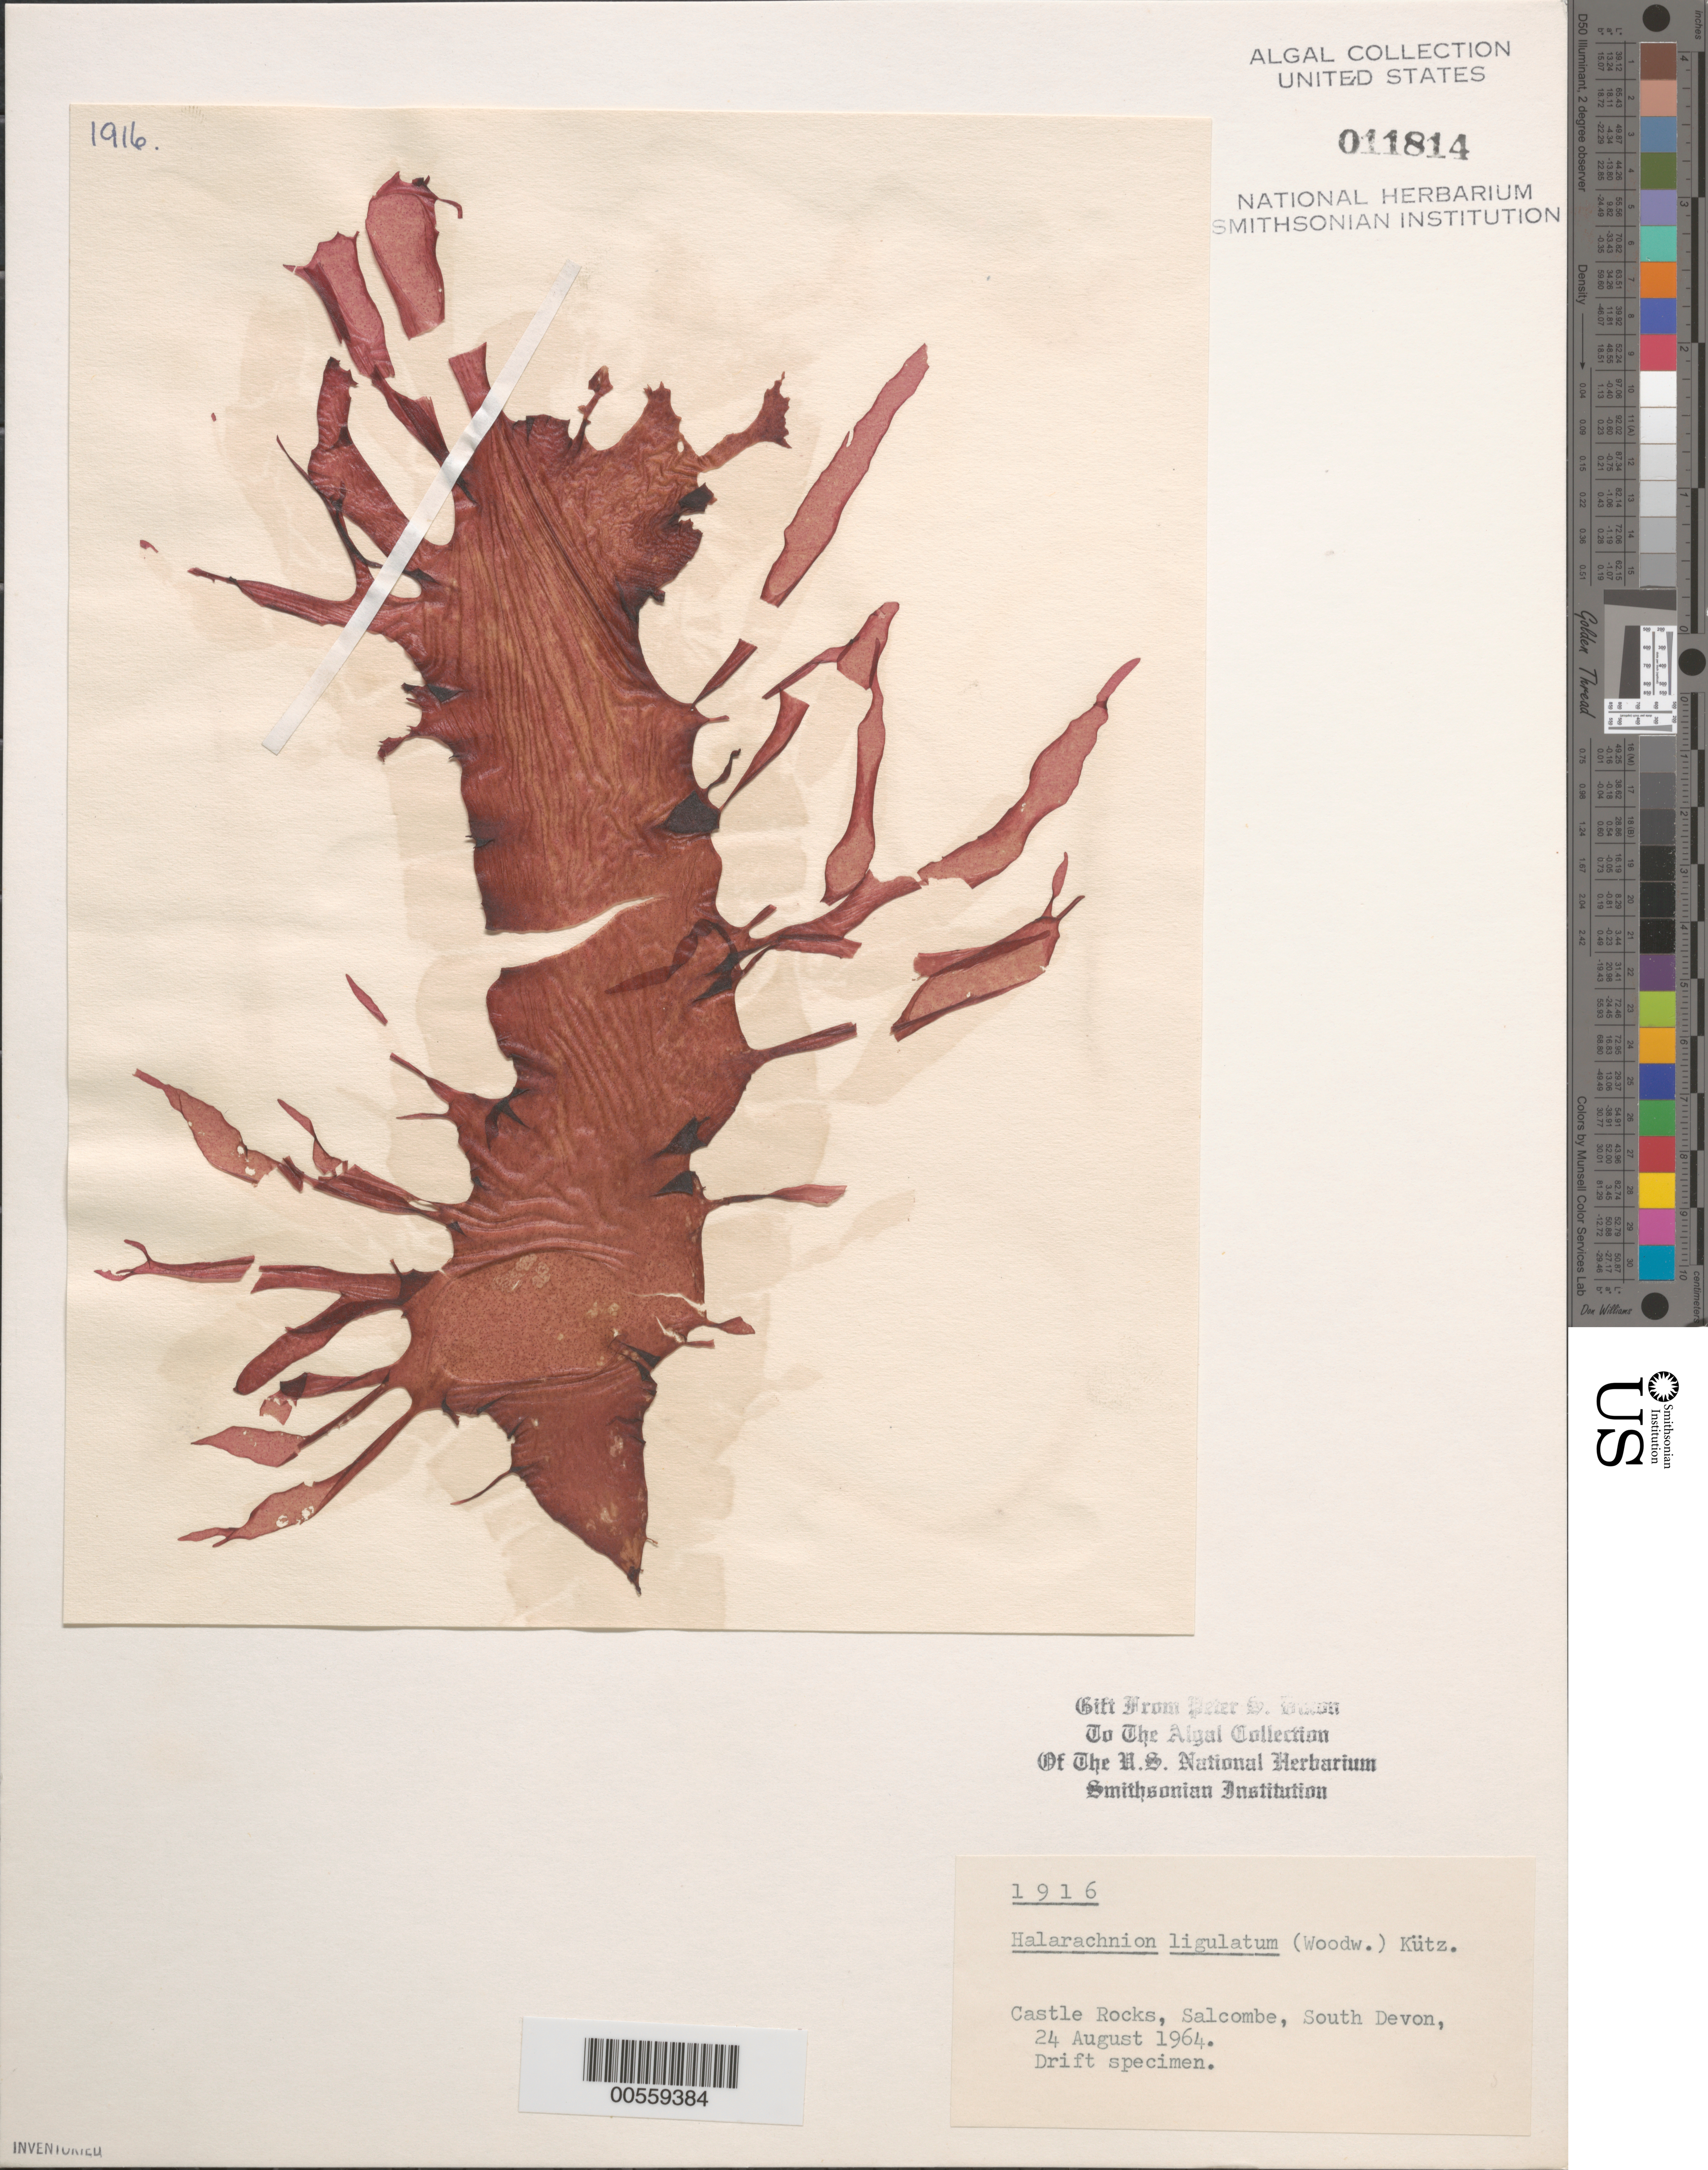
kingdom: Plantae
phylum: Rhodophyta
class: Florideophyceae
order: Gigartinales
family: Furcellariaceae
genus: Halarachnion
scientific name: Halarachnion ligulatum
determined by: Dixon, P. S.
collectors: P. S. Dixon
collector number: PSD 1916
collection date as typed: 24 Aug 1964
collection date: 1964-08-24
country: United Kingdom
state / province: England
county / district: Devon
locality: Castle Rocks, Salcombe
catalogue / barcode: US 11814